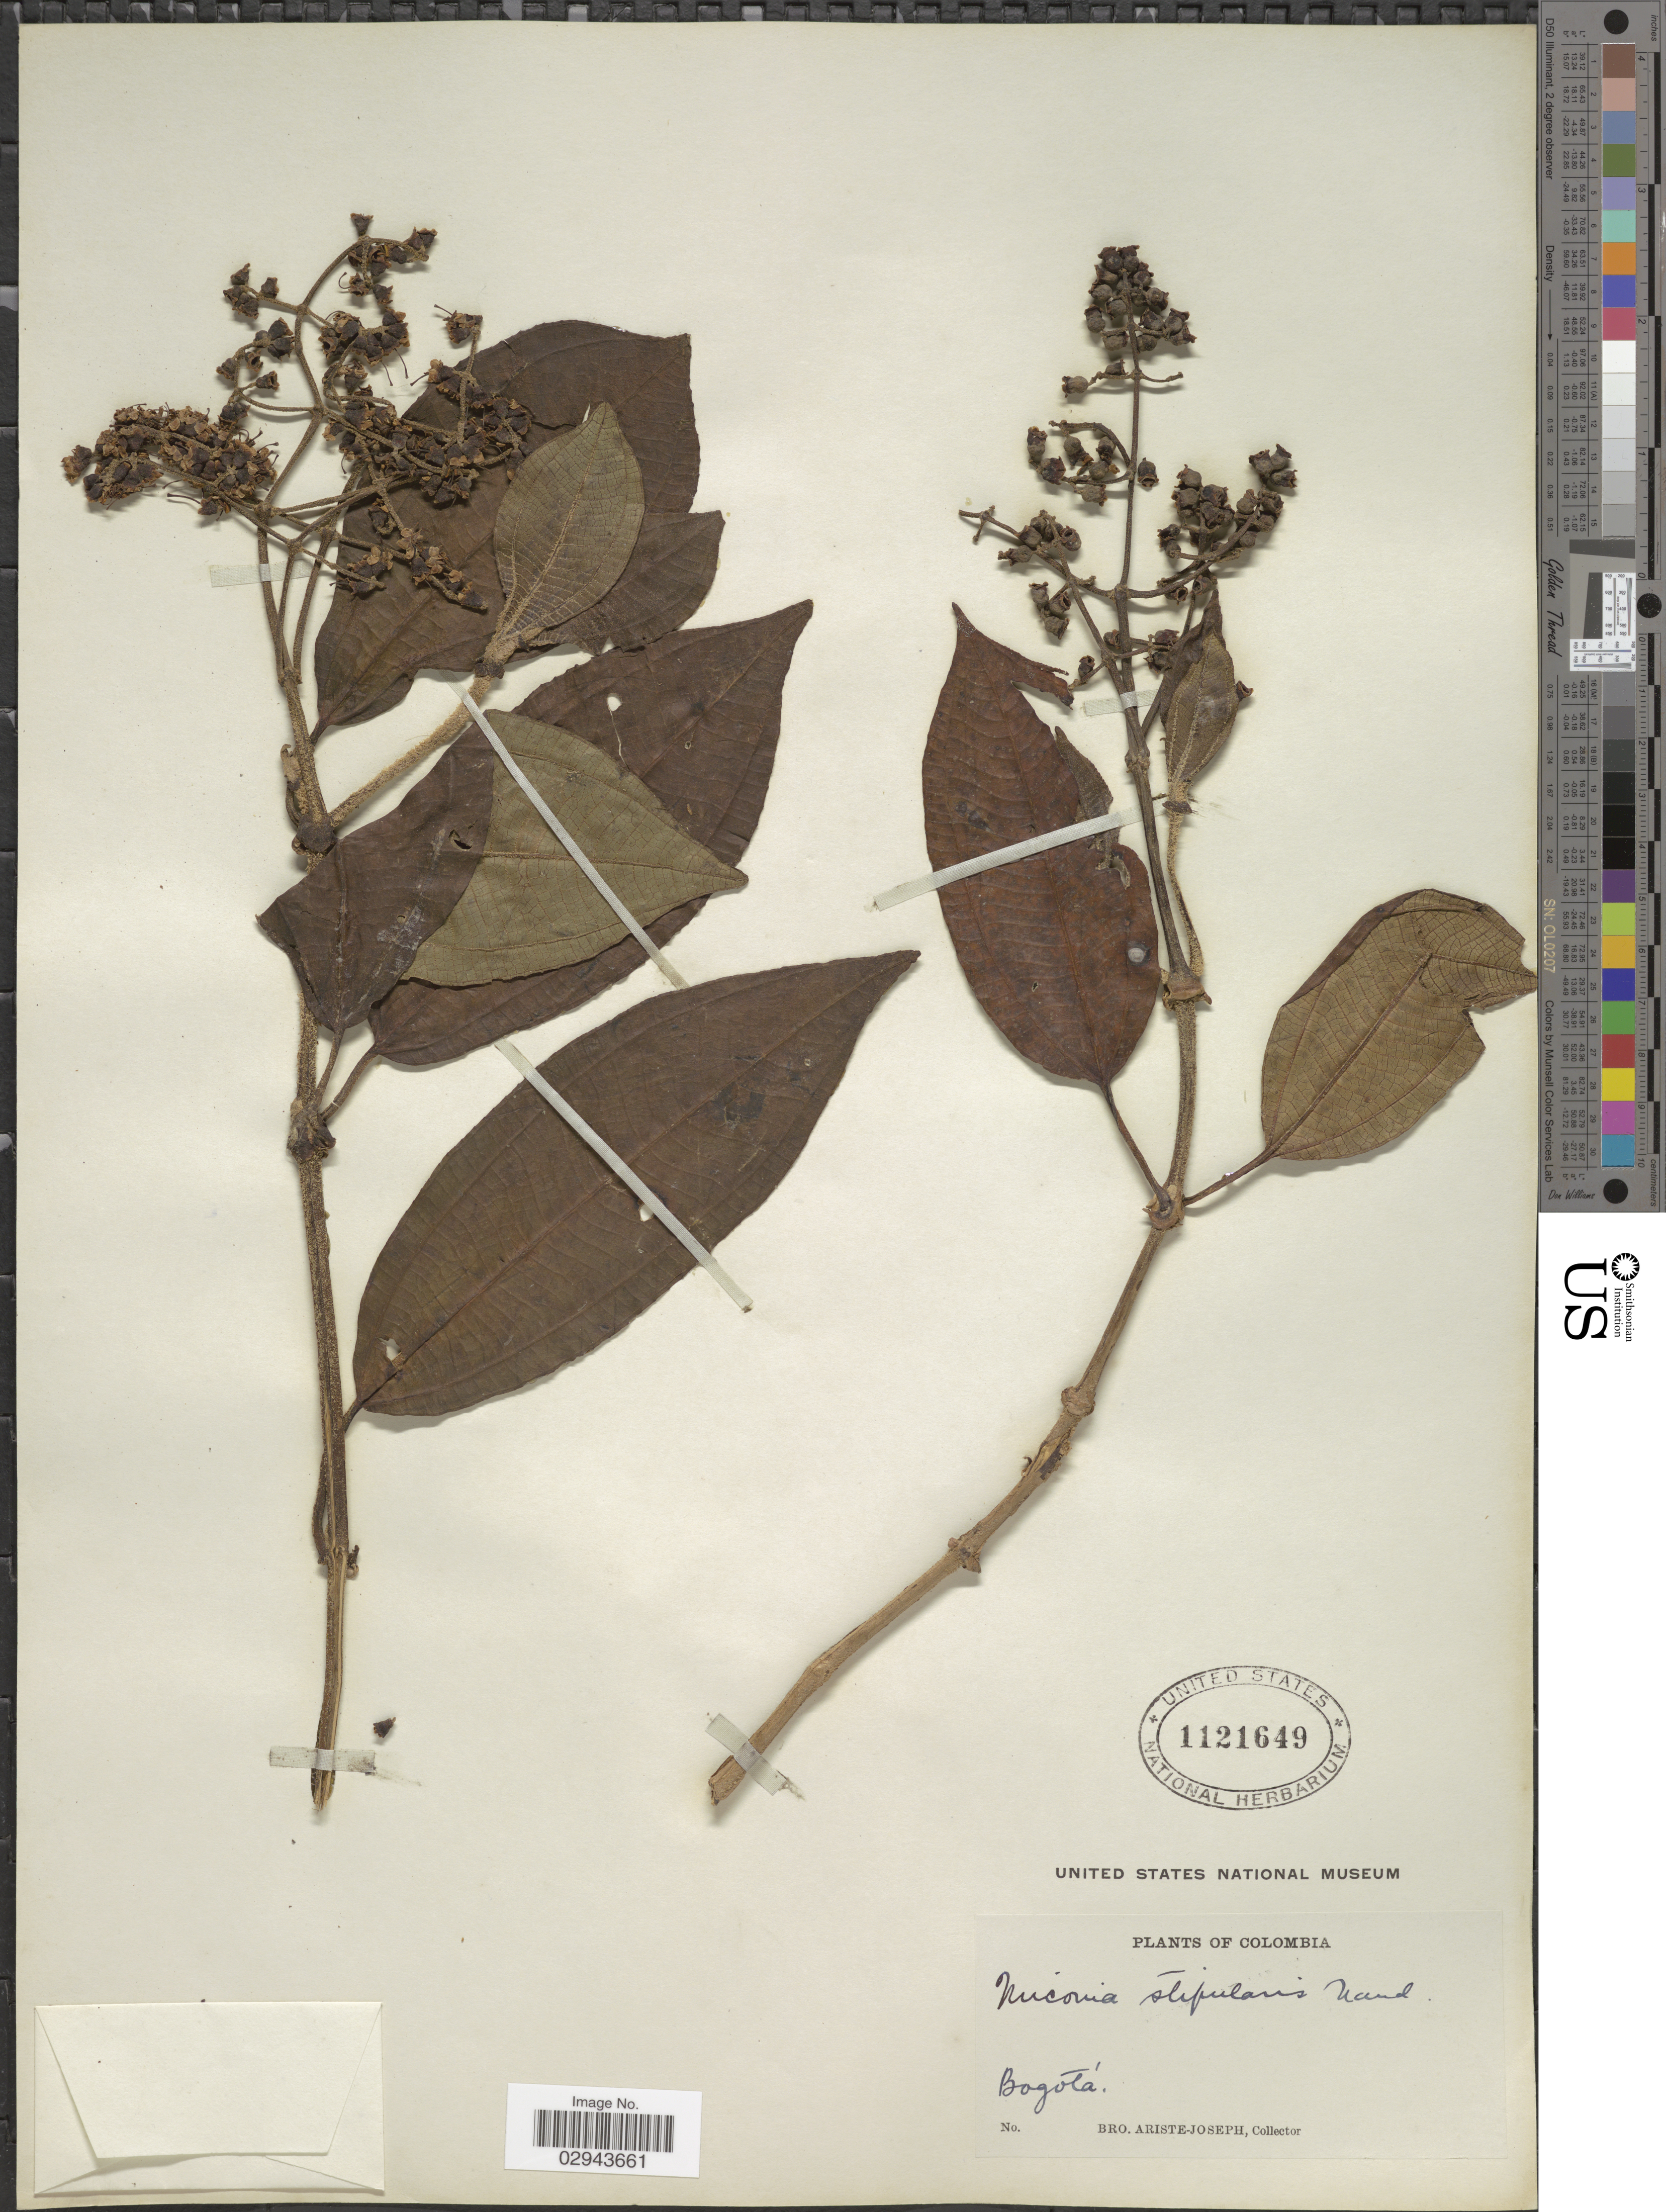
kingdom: Plantae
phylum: Tracheophyta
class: Magnoliopsida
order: Myrtales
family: Melastomataceae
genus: Miconia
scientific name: Miconia stipularis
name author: Naudin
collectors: Bro. Ariste-Joseph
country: Colombia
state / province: Bogota D.C.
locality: Bogotá.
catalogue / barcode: US 1121649